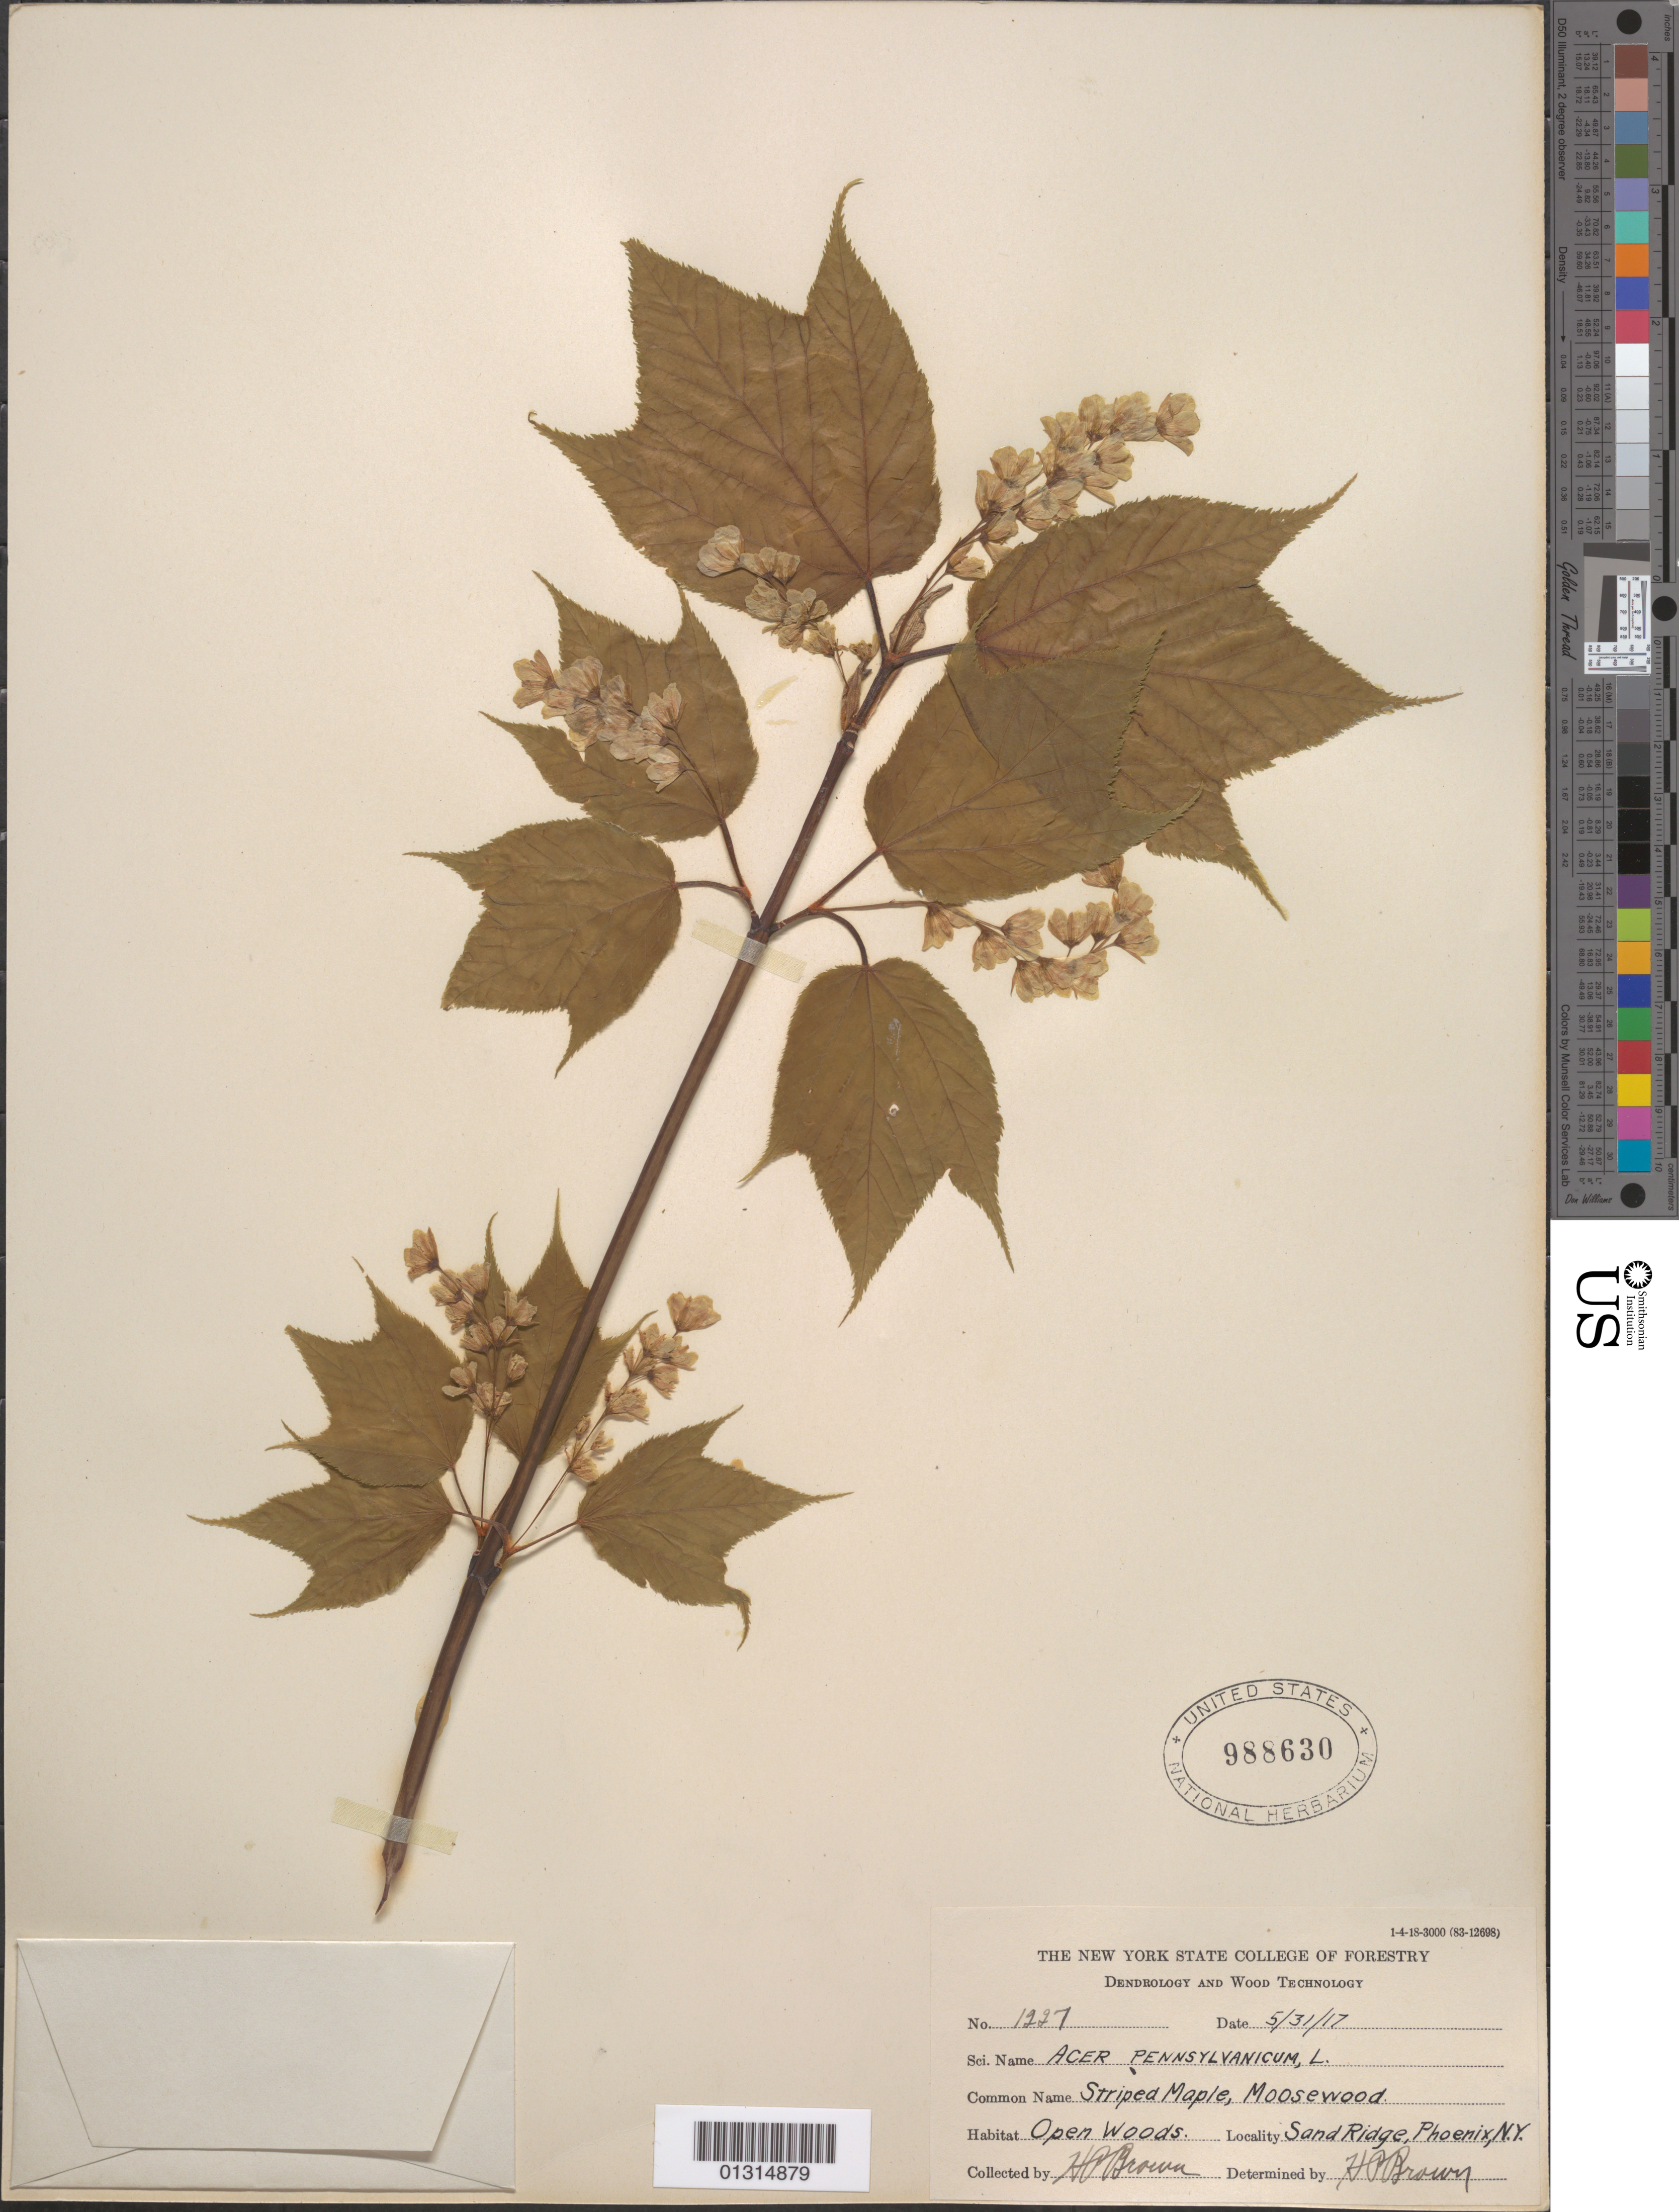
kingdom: Plantae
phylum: Tracheophyta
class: Magnoliopsida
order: Sapindales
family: Sapindaceae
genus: Acer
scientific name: Acer pensylvanicum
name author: L.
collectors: H. P. Brown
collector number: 1227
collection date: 1917-05-31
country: United States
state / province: New York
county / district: Oswego County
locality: Sand Ridge, Phoenix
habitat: Open woods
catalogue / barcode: US 988630